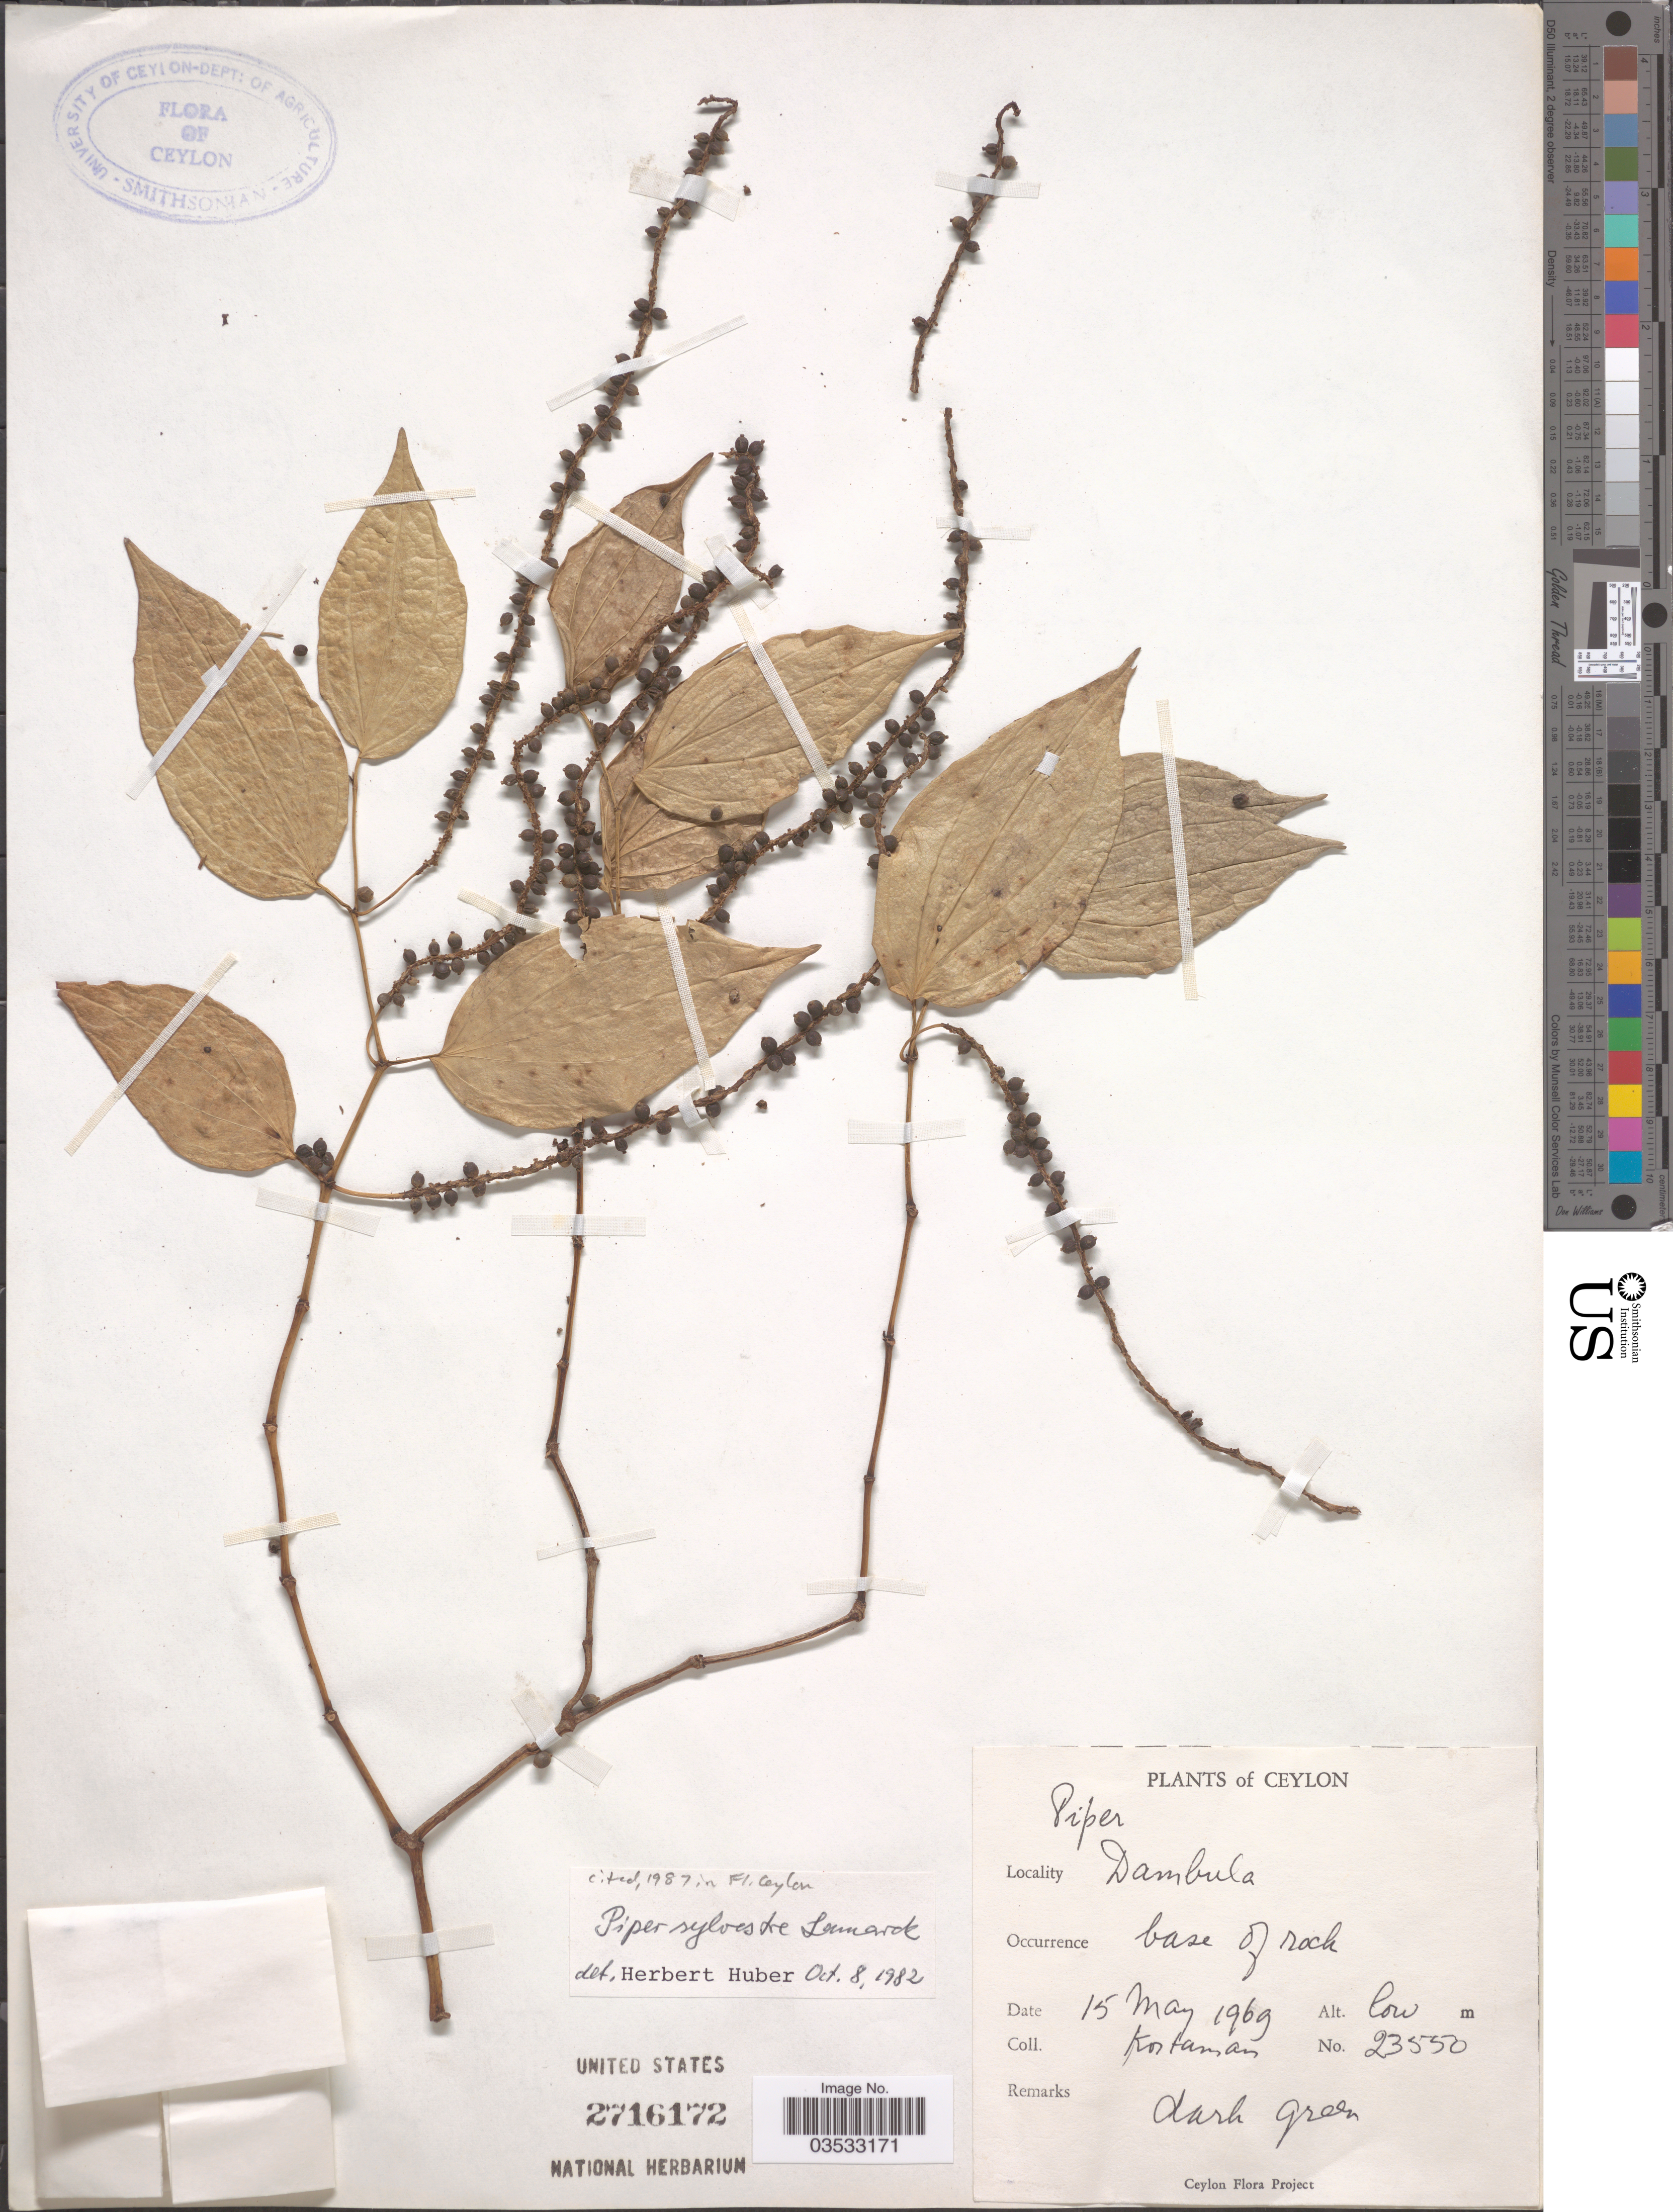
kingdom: Plantae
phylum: Tracheophyta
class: Magnoliopsida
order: Piperales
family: Piperaceae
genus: Piper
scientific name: Piper sylvestre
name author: Lour.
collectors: Kostermans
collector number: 23550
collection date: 1969-05-15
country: Sri Lanka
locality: Ceylon. Dambula. Base of rock.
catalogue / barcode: US 2716172